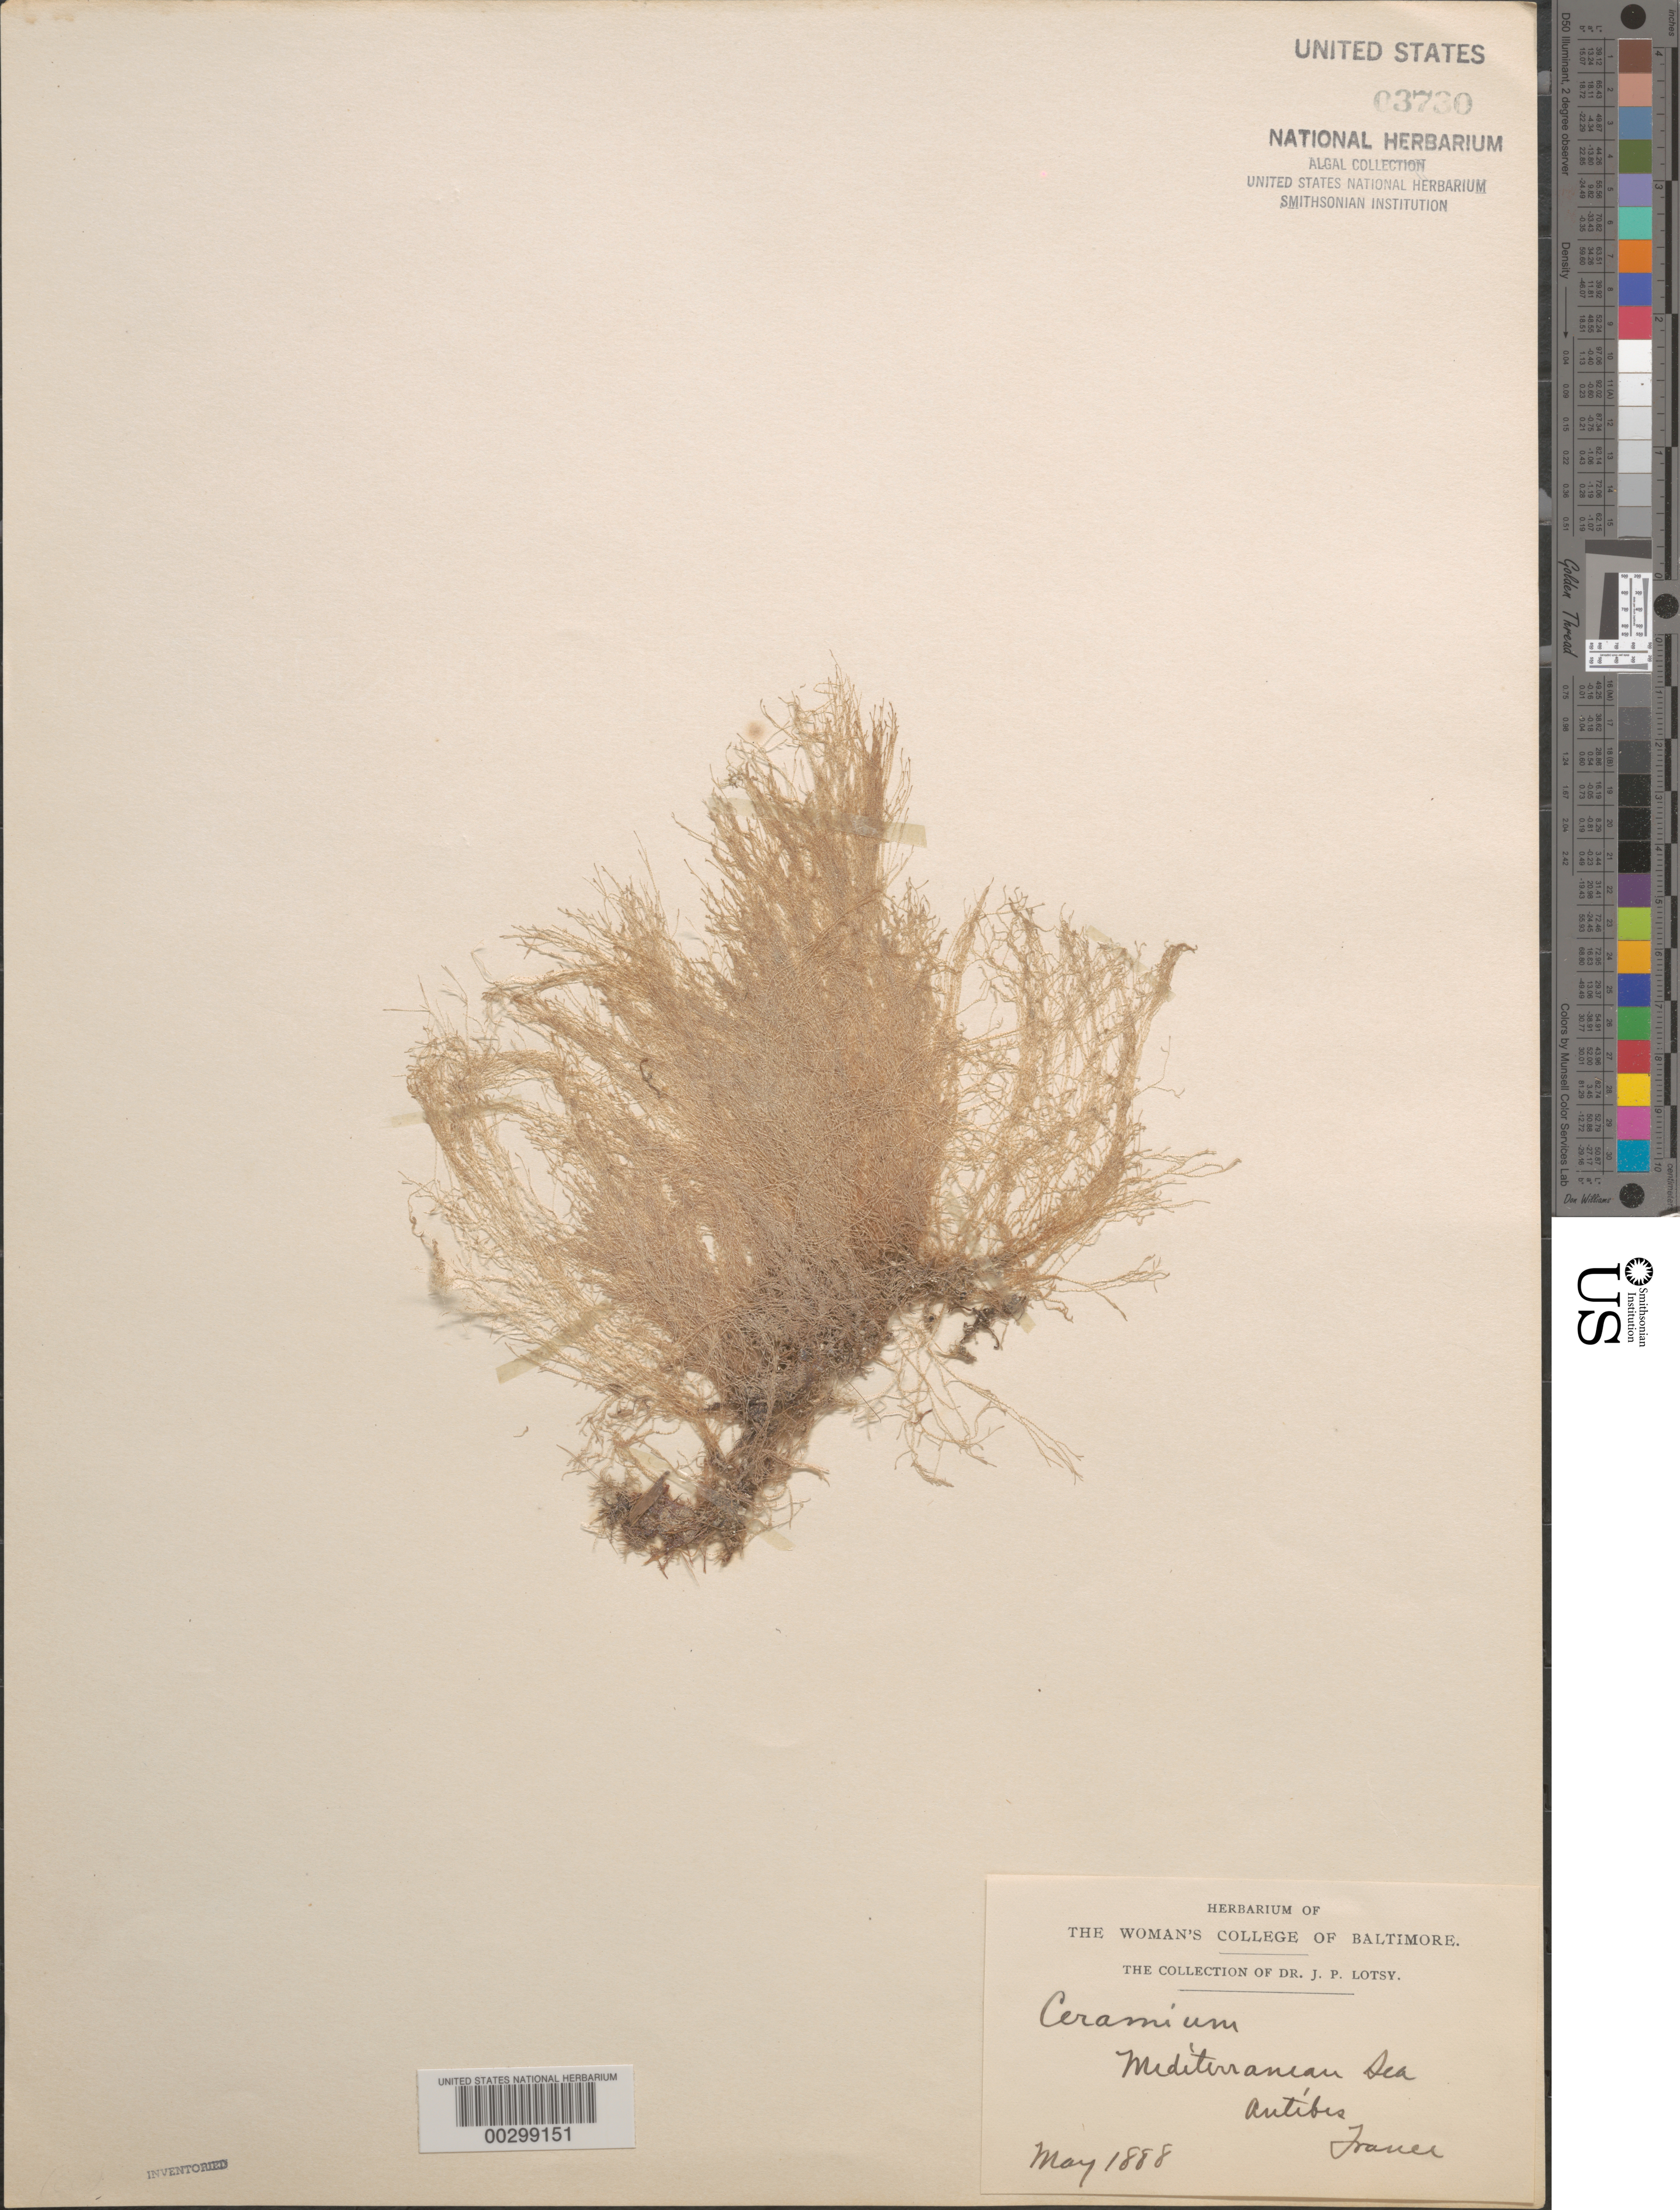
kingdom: Plantae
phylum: Rhodophyta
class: Florideophyceae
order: Ceramiales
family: Ceramiaceae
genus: Ceramium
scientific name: Ceramium sp.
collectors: J. Lotsy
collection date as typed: May 1888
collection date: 1888-05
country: France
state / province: Provence-Alpes-Côte d'Azur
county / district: Alpes-Maritimes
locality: Antibes, Mediterranean Sea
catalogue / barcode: US 3730